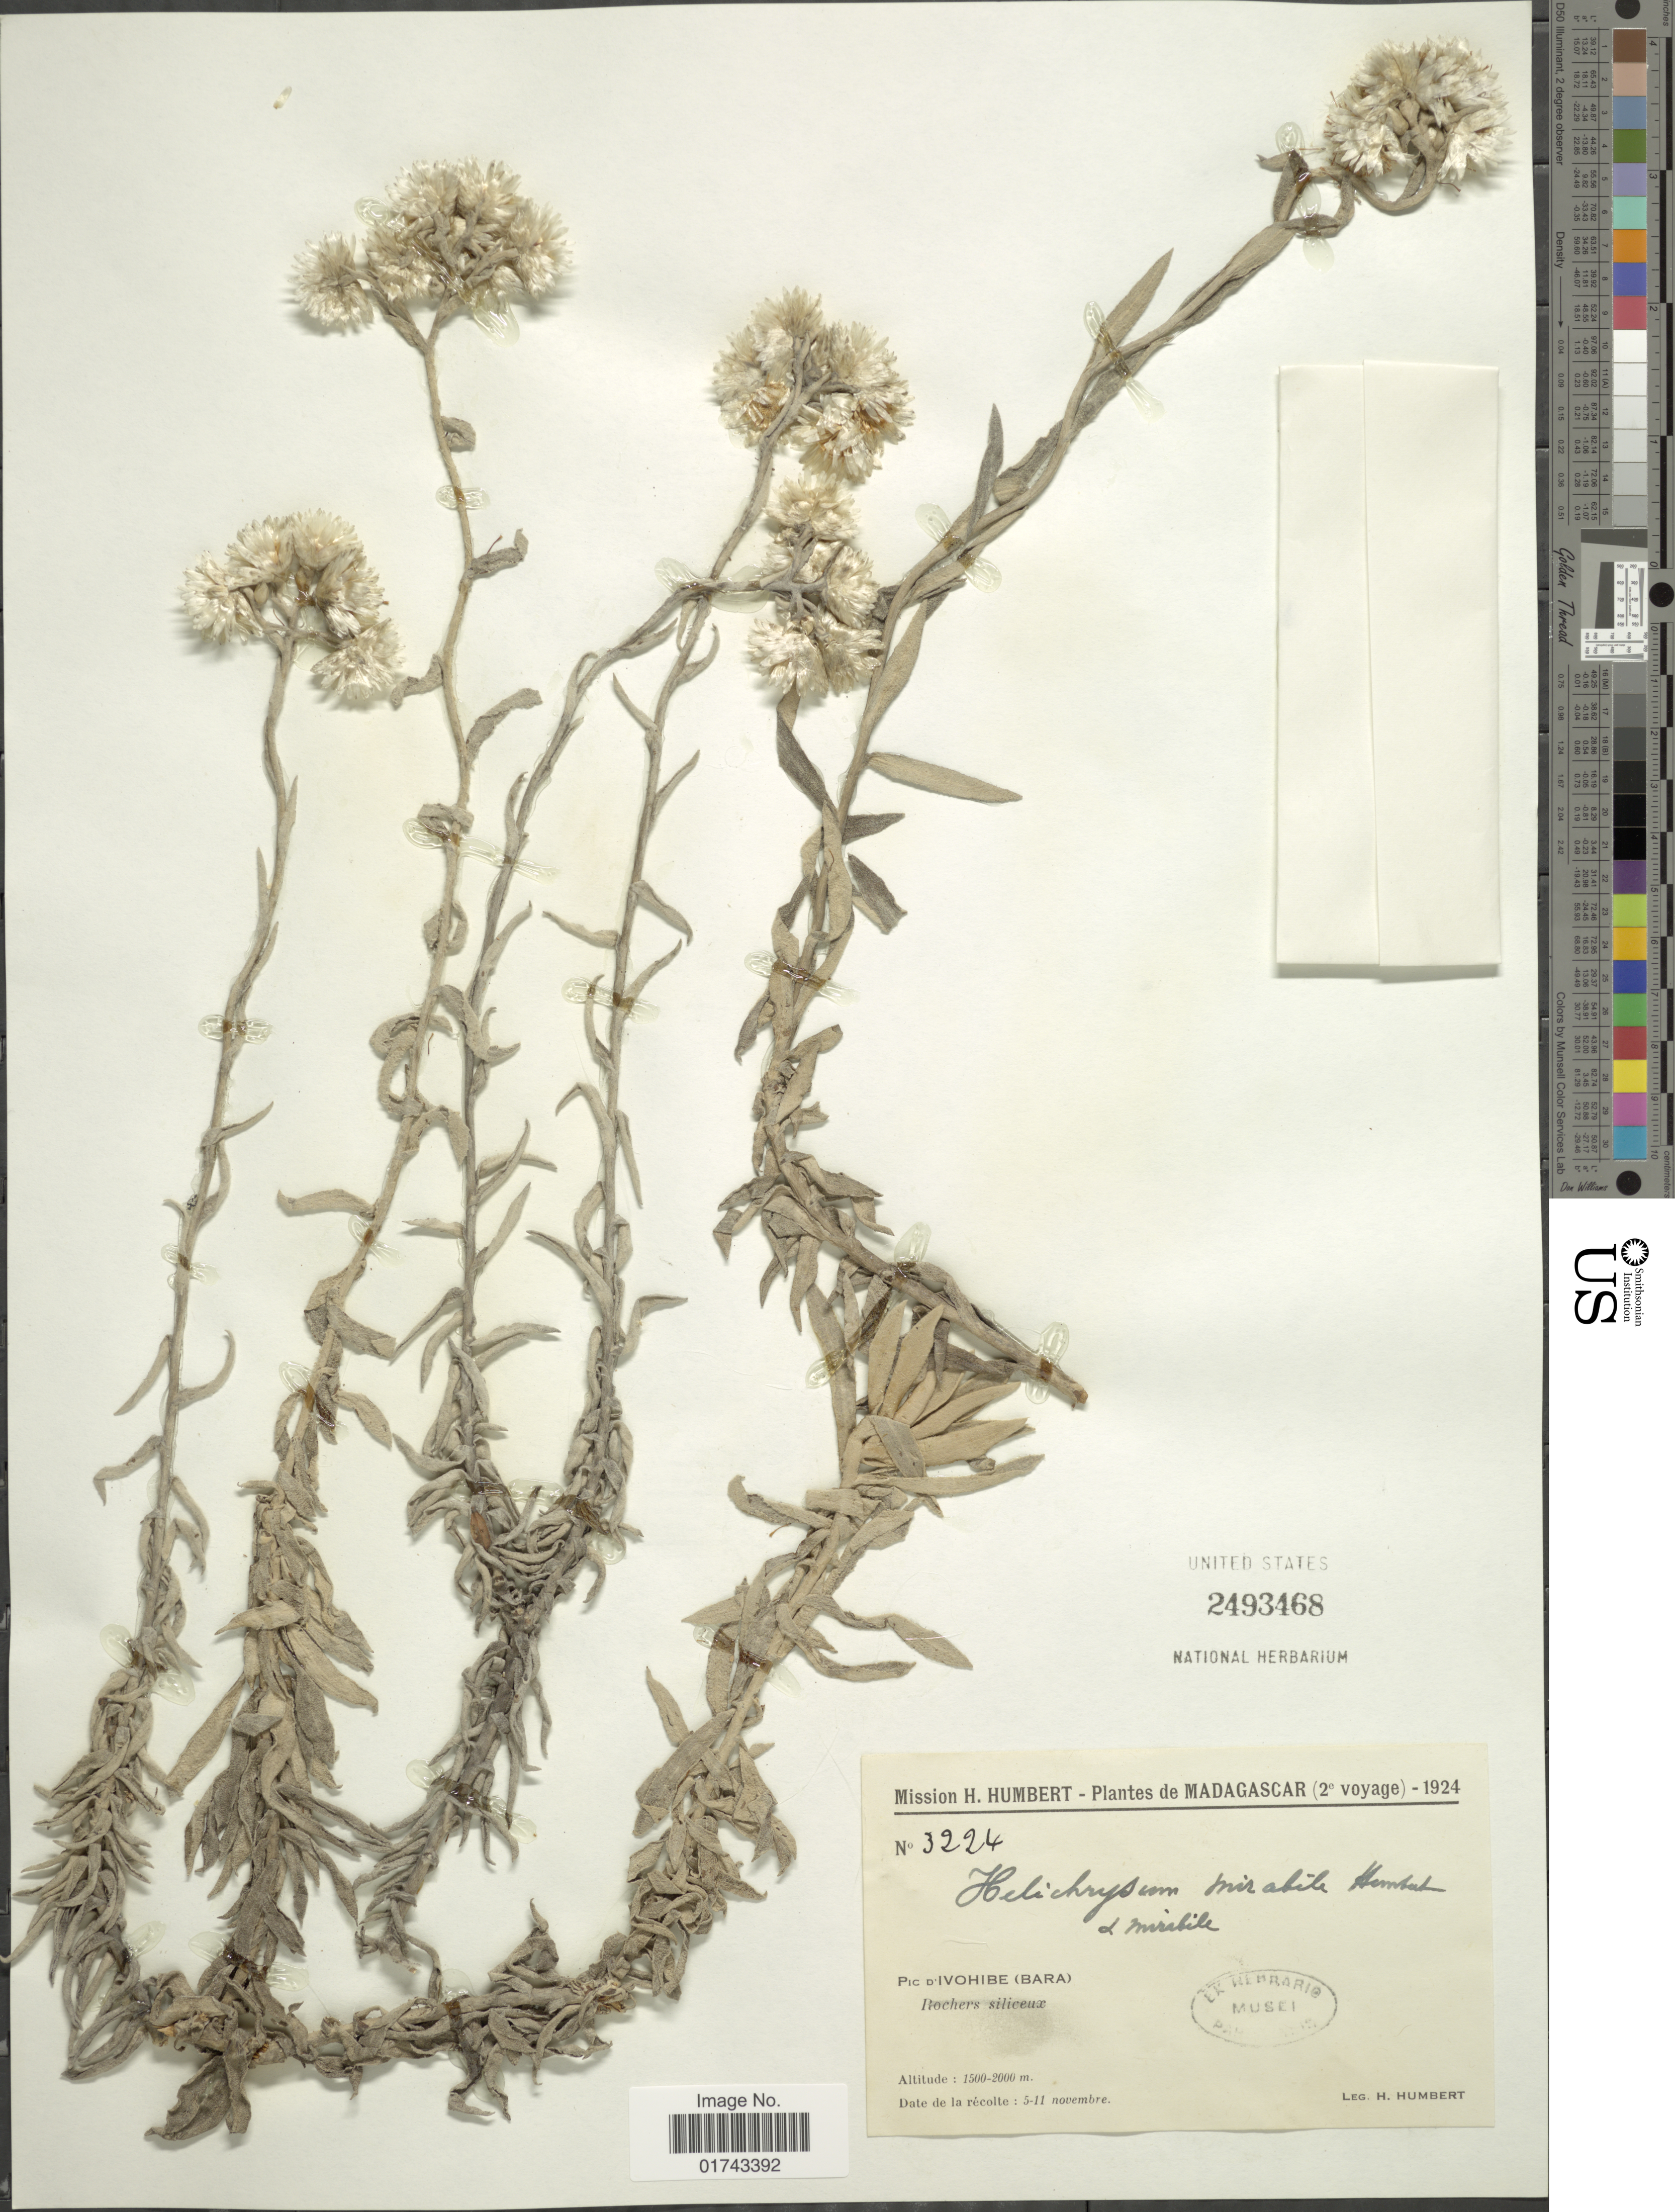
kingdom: Plantae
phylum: Tracheophyta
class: Magnoliopsida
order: Asterales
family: Asteraceae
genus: Helichrysum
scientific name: Helichrysum mirabile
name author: Humbert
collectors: H. Humbert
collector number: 3224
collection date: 1924-11-05/1924-11-11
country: Madagascar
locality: Pic d' Ivohibe (Bara)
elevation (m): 1500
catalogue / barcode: US 2493468